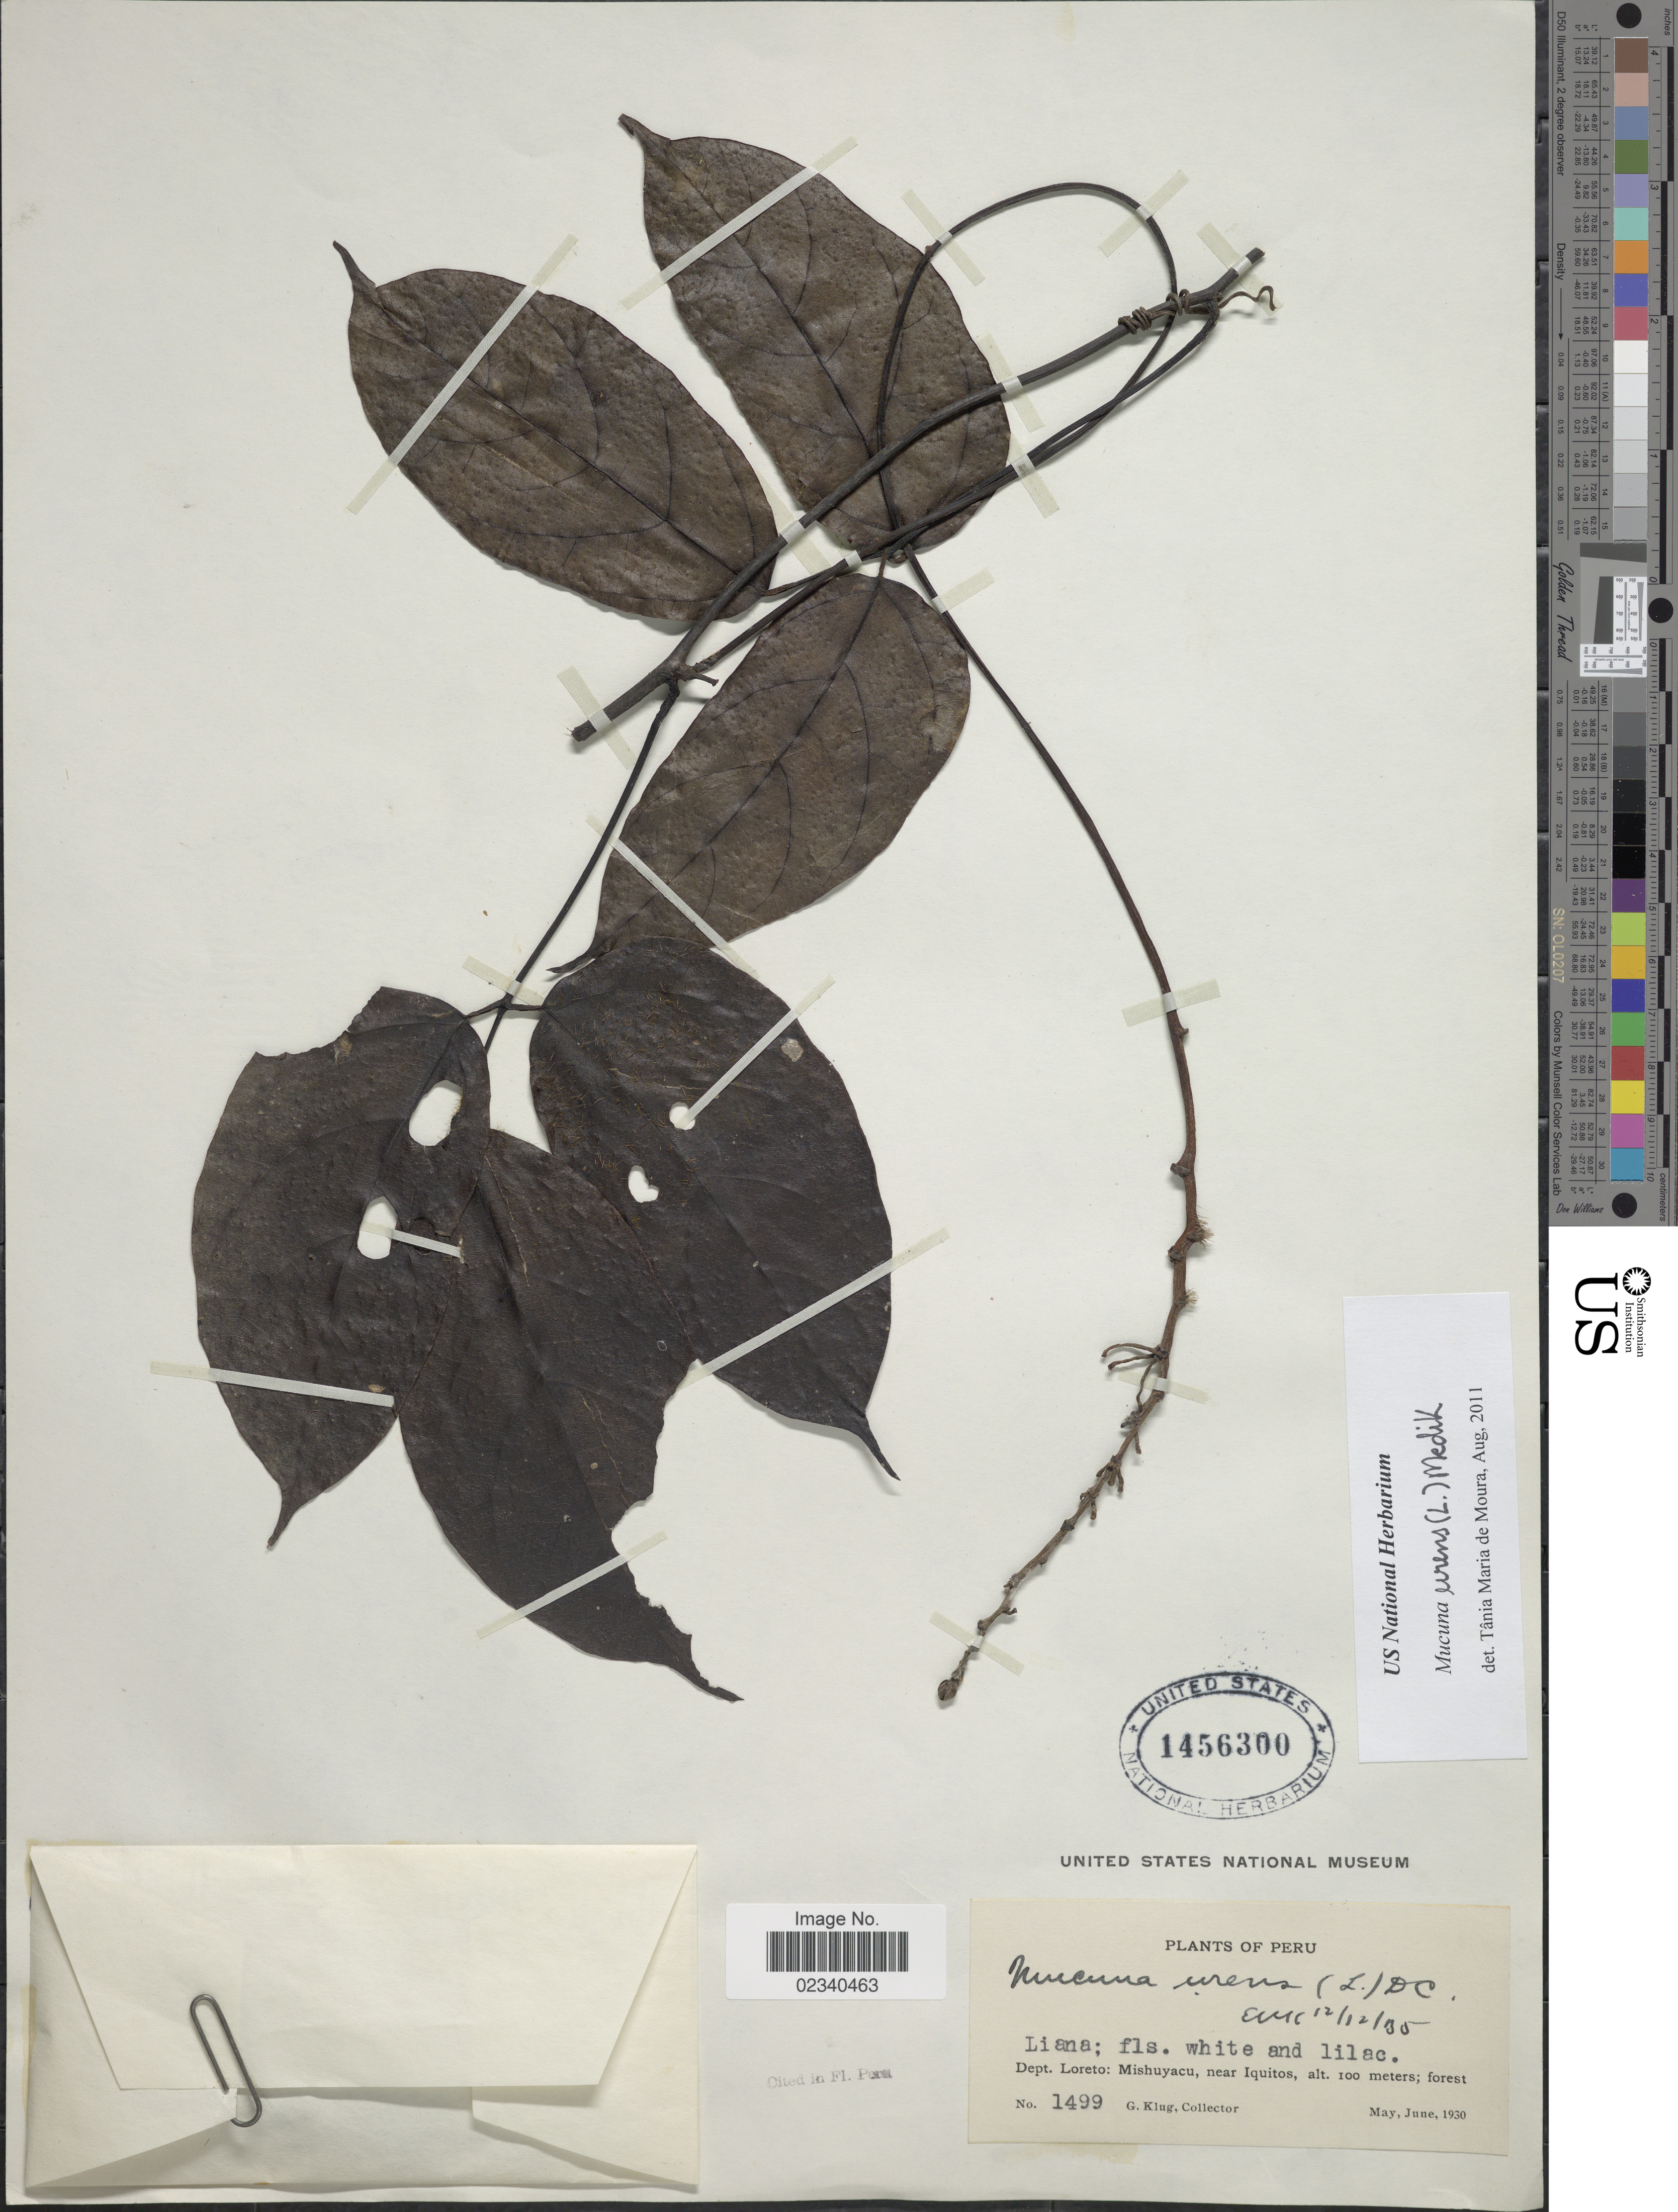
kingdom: Plantae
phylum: Tracheophyta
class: Magnoliopsida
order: Fabales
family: Fabaceae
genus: Mucuna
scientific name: Mucuna urens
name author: (L.) Medik.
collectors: G. Klug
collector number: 1499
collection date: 1930-05/1930-06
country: Peru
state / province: Loreto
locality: Dept. Loreto: Mishuyacu, near Iquitos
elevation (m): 100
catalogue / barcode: US 1456300